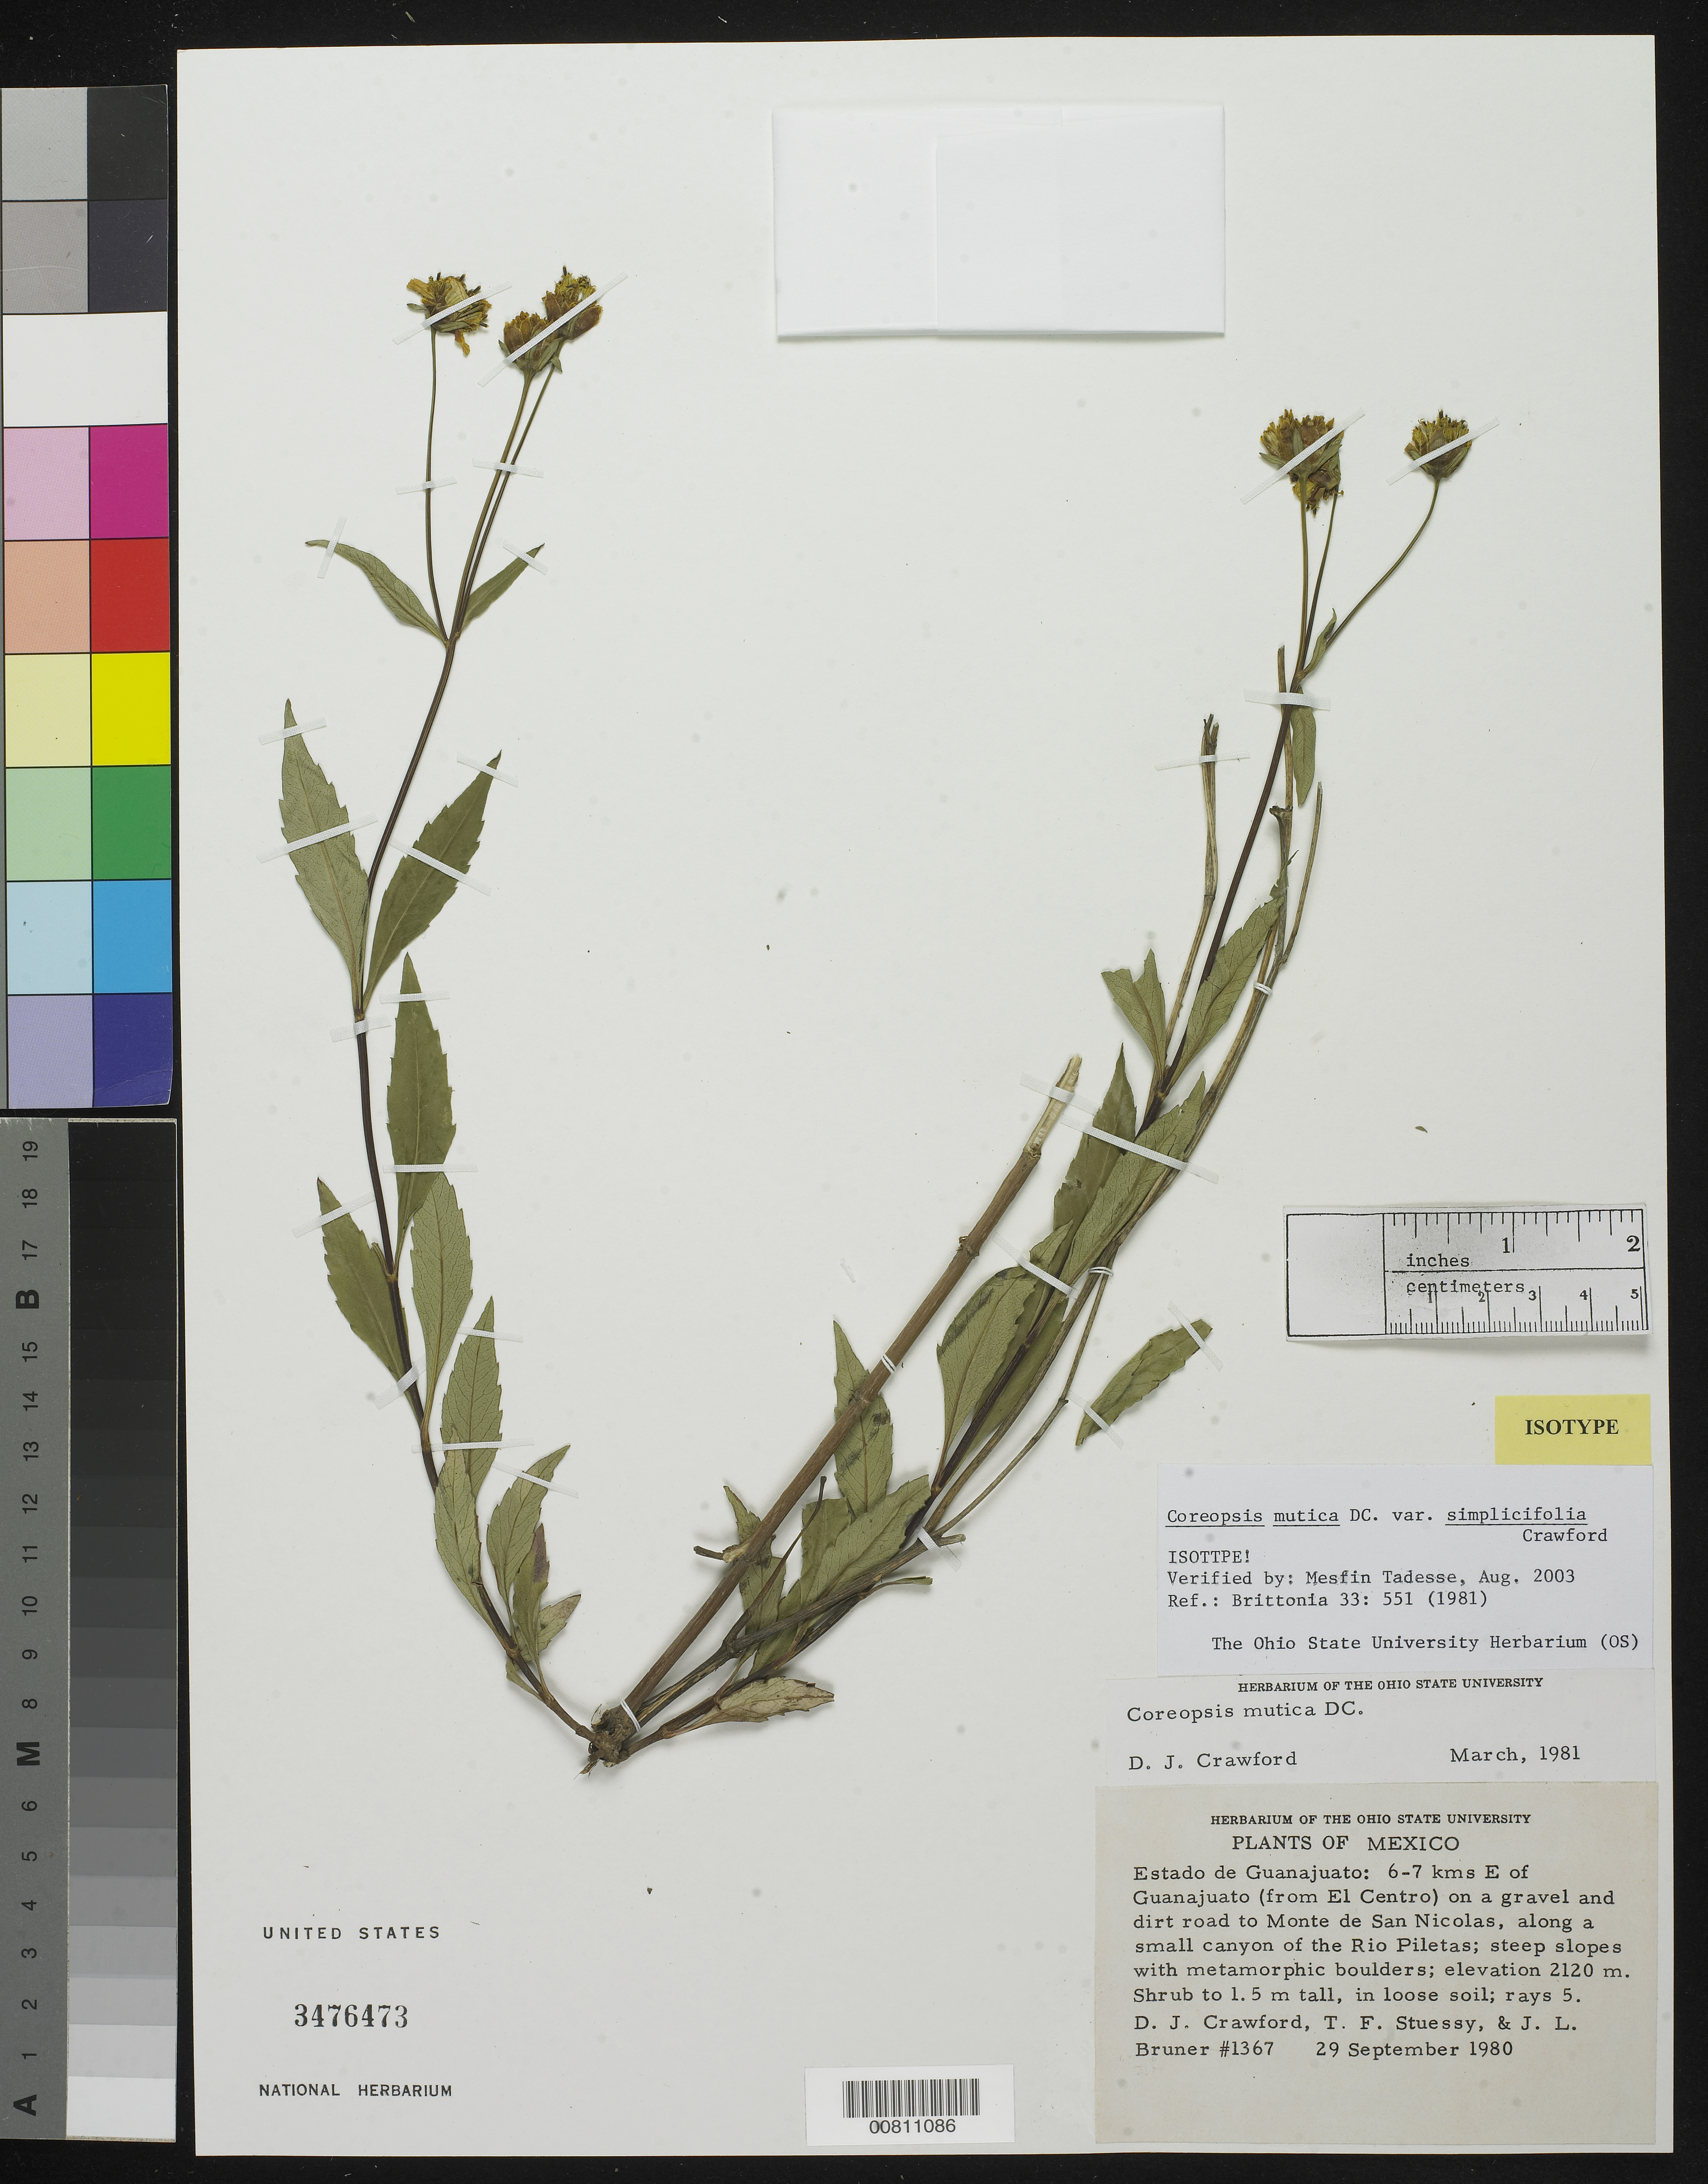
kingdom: Plantae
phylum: Tracheophyta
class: Magnoliopsida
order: Asterales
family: Asteraceae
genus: Coreopsis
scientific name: Coreopsis mutica var. simplicifolia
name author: D. J. Crawford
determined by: Tadesse, M.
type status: Isotype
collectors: D. Crawford, T. Stuessy & J. Bruner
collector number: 1367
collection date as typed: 29 Sep 1980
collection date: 1980-09-29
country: Mexico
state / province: Guanajuato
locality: Estado de Guanajuato: 6-7 kms E of Guanajuato (from El Centro) on a gravel and dirt road to Monte de San Nicolas, along a small canyon of the Rio Piletas.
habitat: Steep slopes with metamorphic boulders.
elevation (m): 2120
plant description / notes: Holotype at OS.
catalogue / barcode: US 3476473